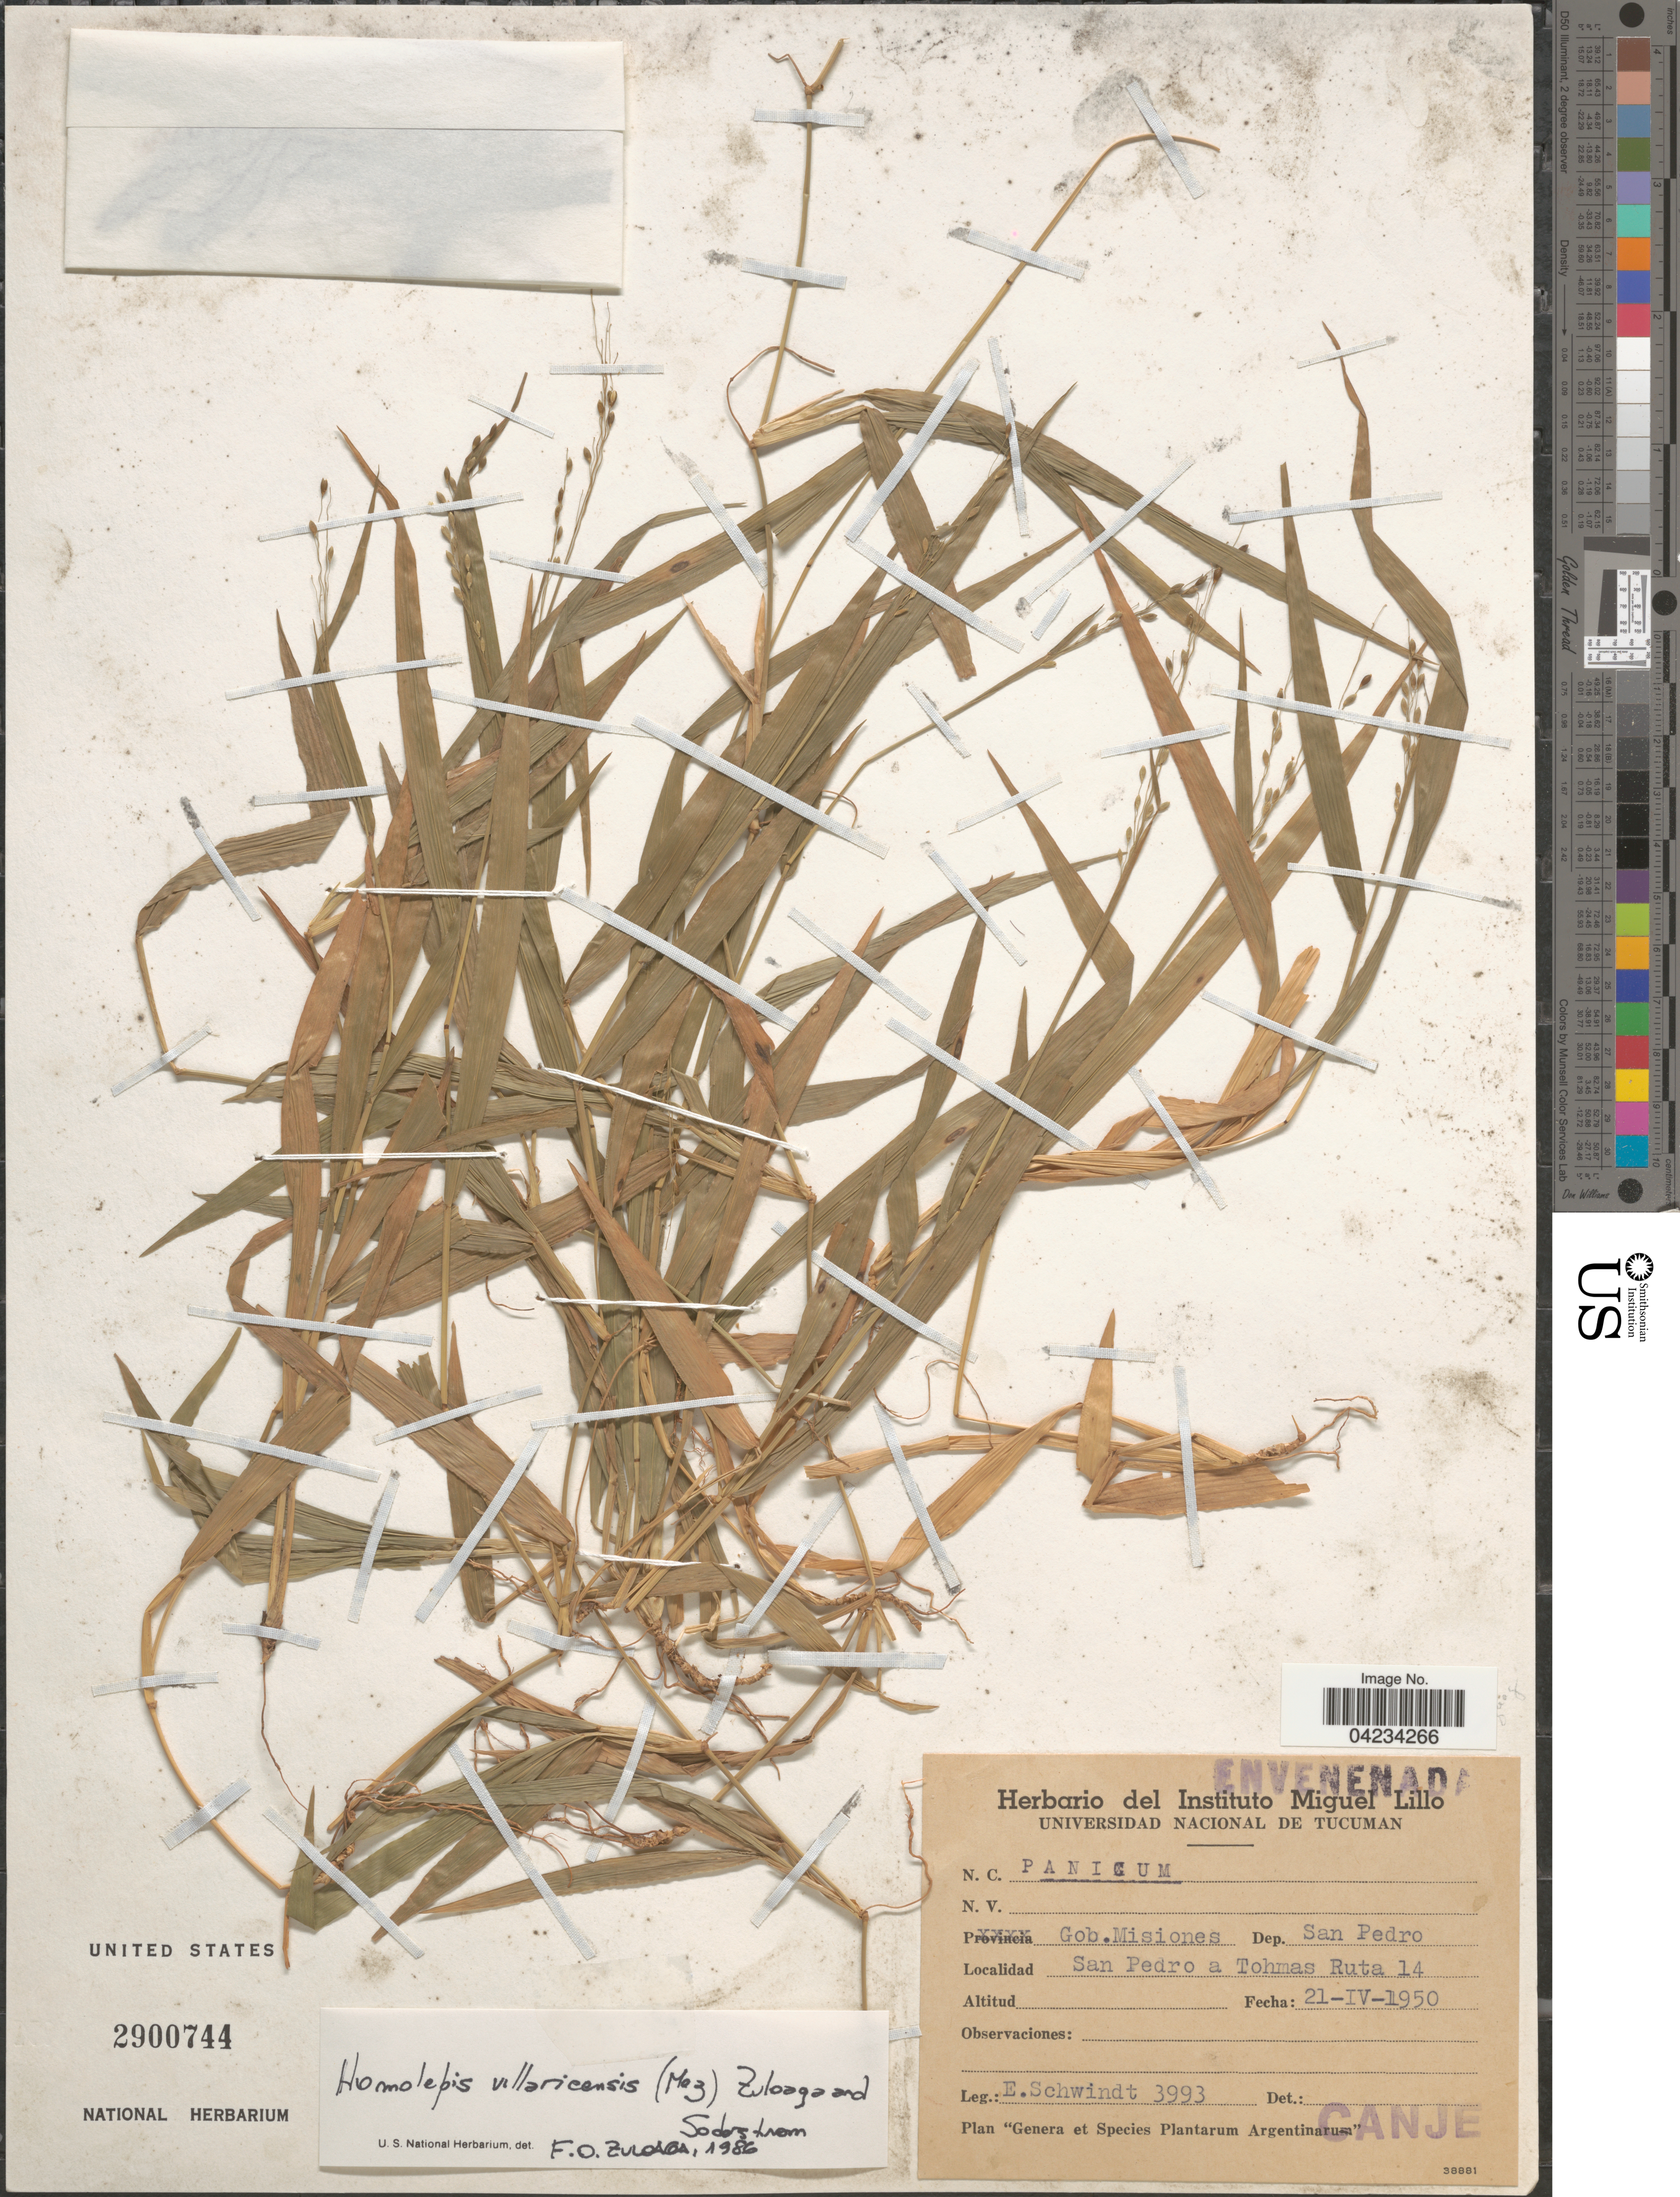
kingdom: Plantae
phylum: Tracheophyta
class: Liliopsida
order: Poales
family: Poaceae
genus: Homolepis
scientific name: Homolepis villaricensis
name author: (Mez) Zuloaga & Soderstr.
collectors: E. Schwindt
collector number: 3993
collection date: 1950-04-21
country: Paraguay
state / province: Misiones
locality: Gob. Misiones. Dep. San Pedro. San Pedro a Tohmas Ruta 14.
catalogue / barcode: US 2900744